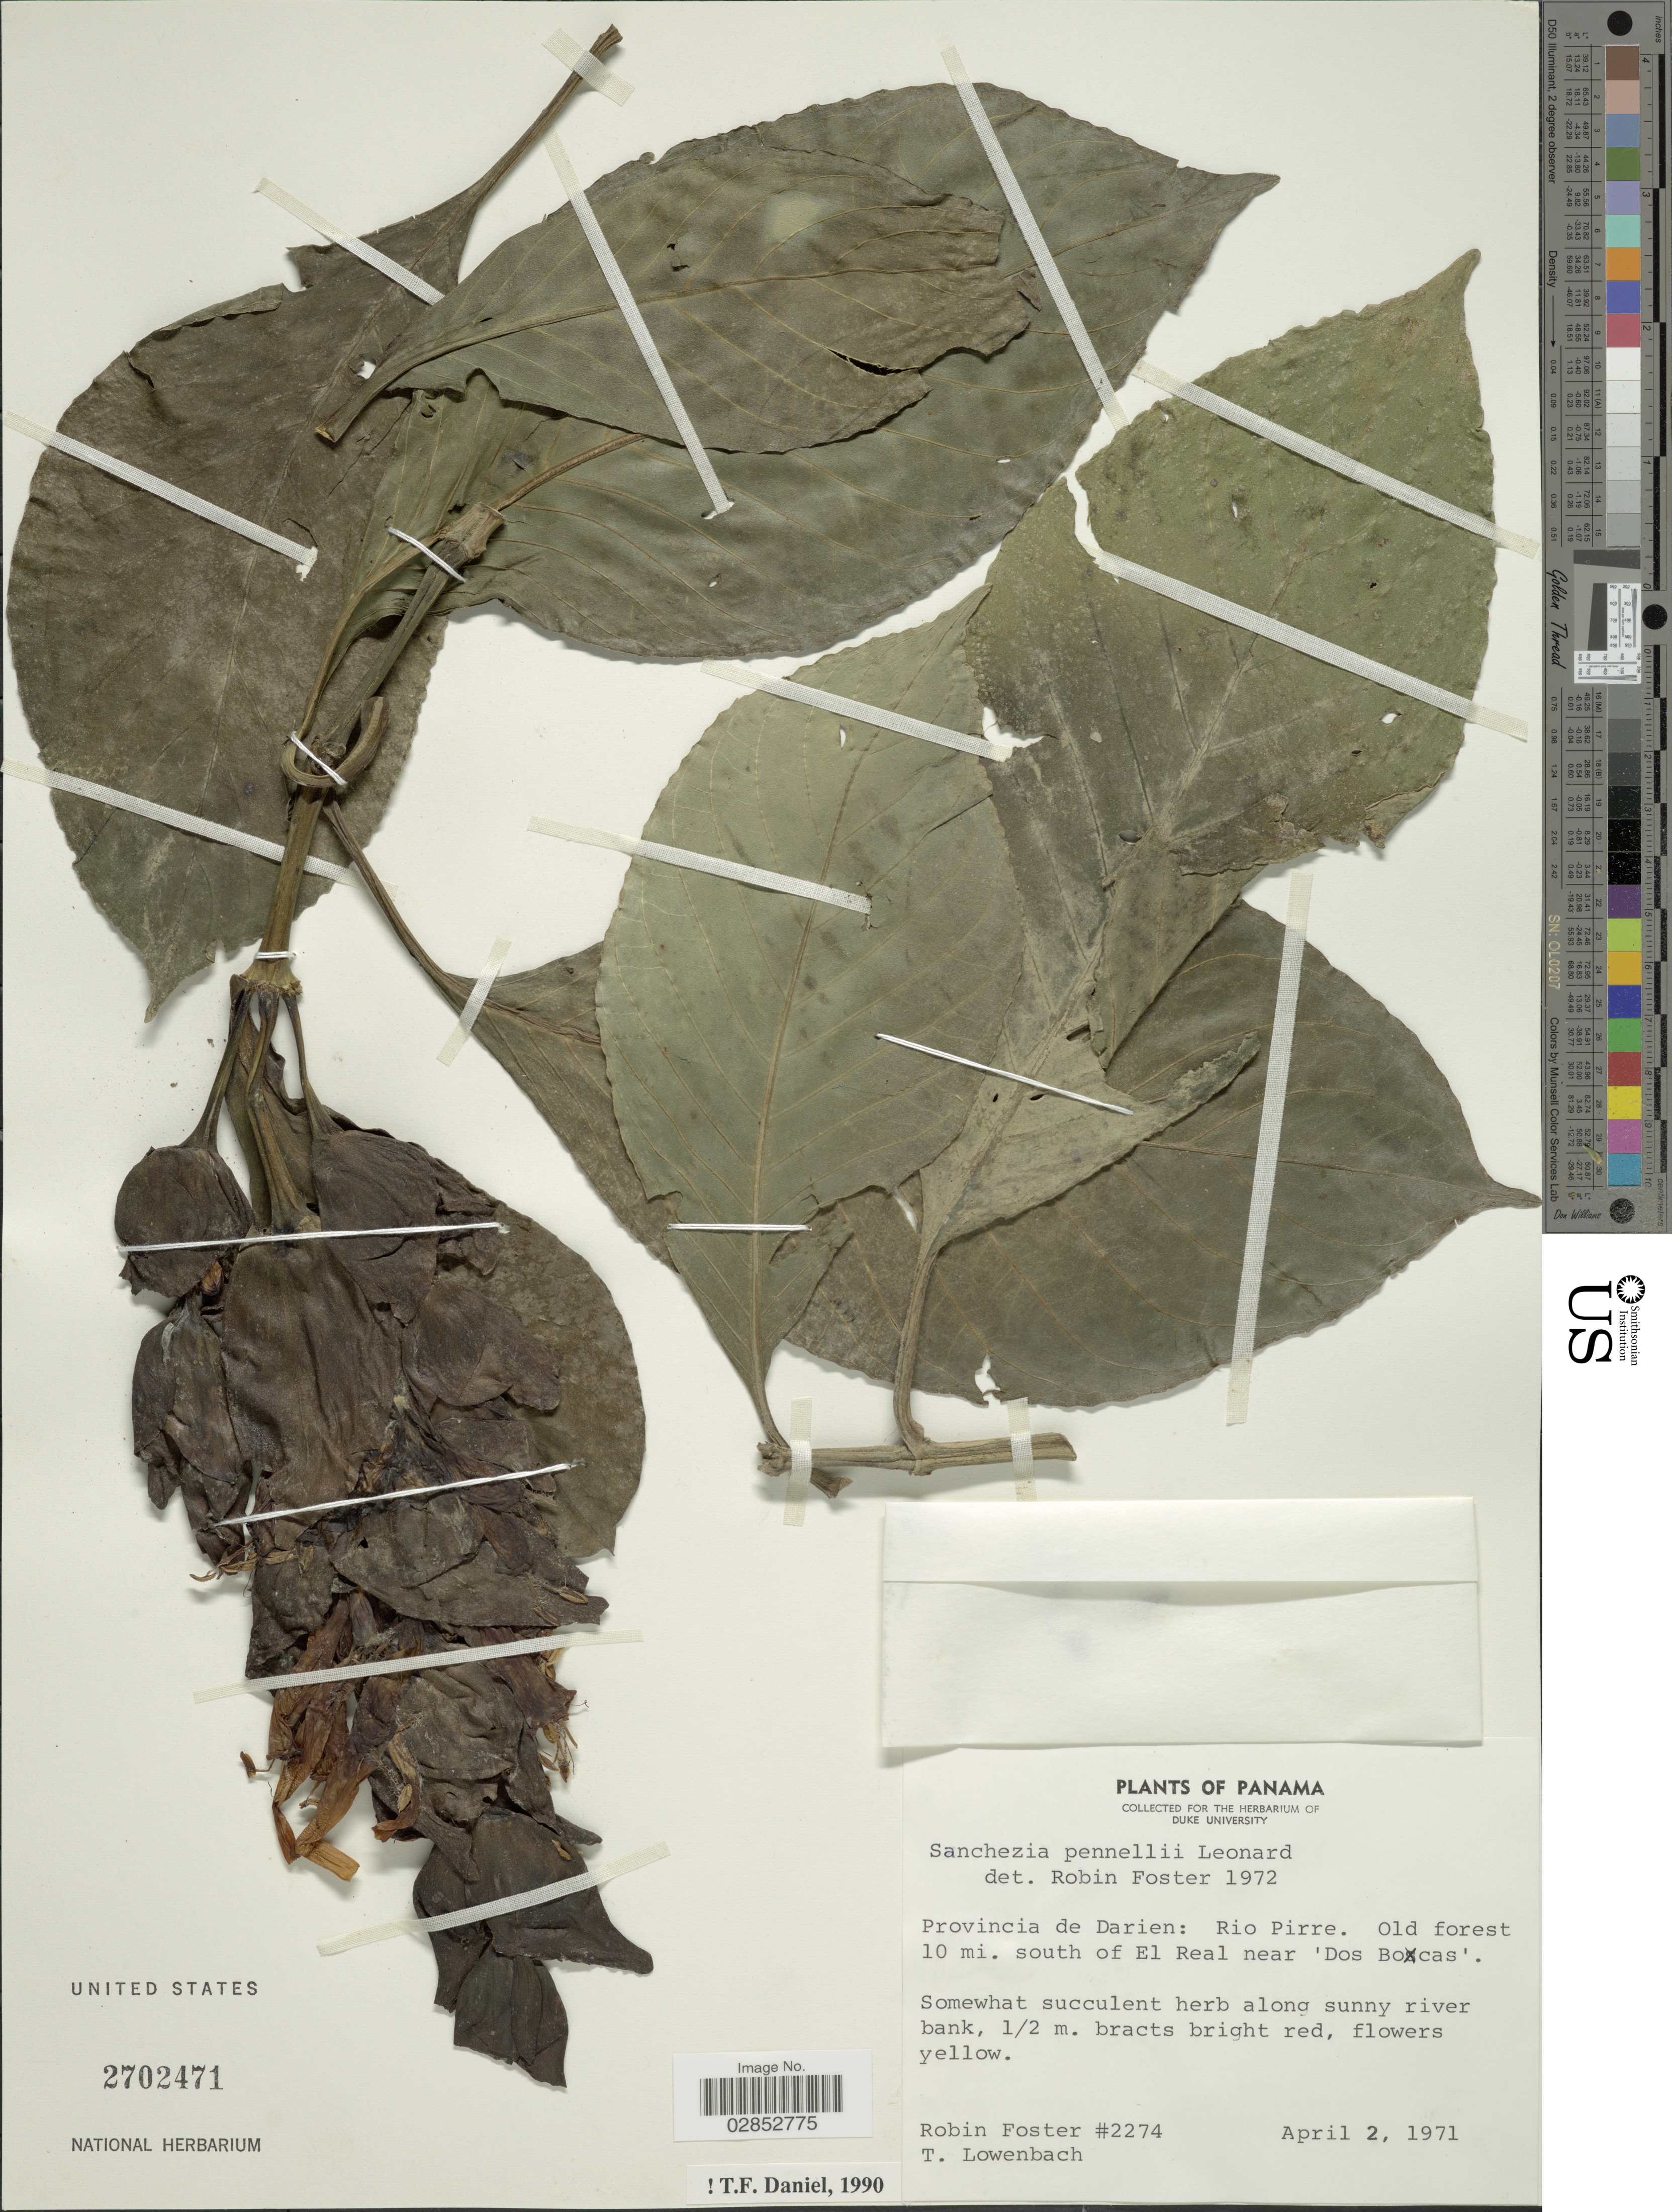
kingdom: Plantae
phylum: Tracheophyta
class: Magnoliopsida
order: Lamiales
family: Acanthaceae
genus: Sanchezia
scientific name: Sanchezia macrocnemis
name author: (Nees) Wassh.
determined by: Azevedo, Igor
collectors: R. B. Foster & T. Lowenbach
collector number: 2274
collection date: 1971-04-02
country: Panama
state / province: Darién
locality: Rio Pirre. Old forest 10 mi. south of El Real near 'Dos Boxcas'.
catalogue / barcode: US 2702471